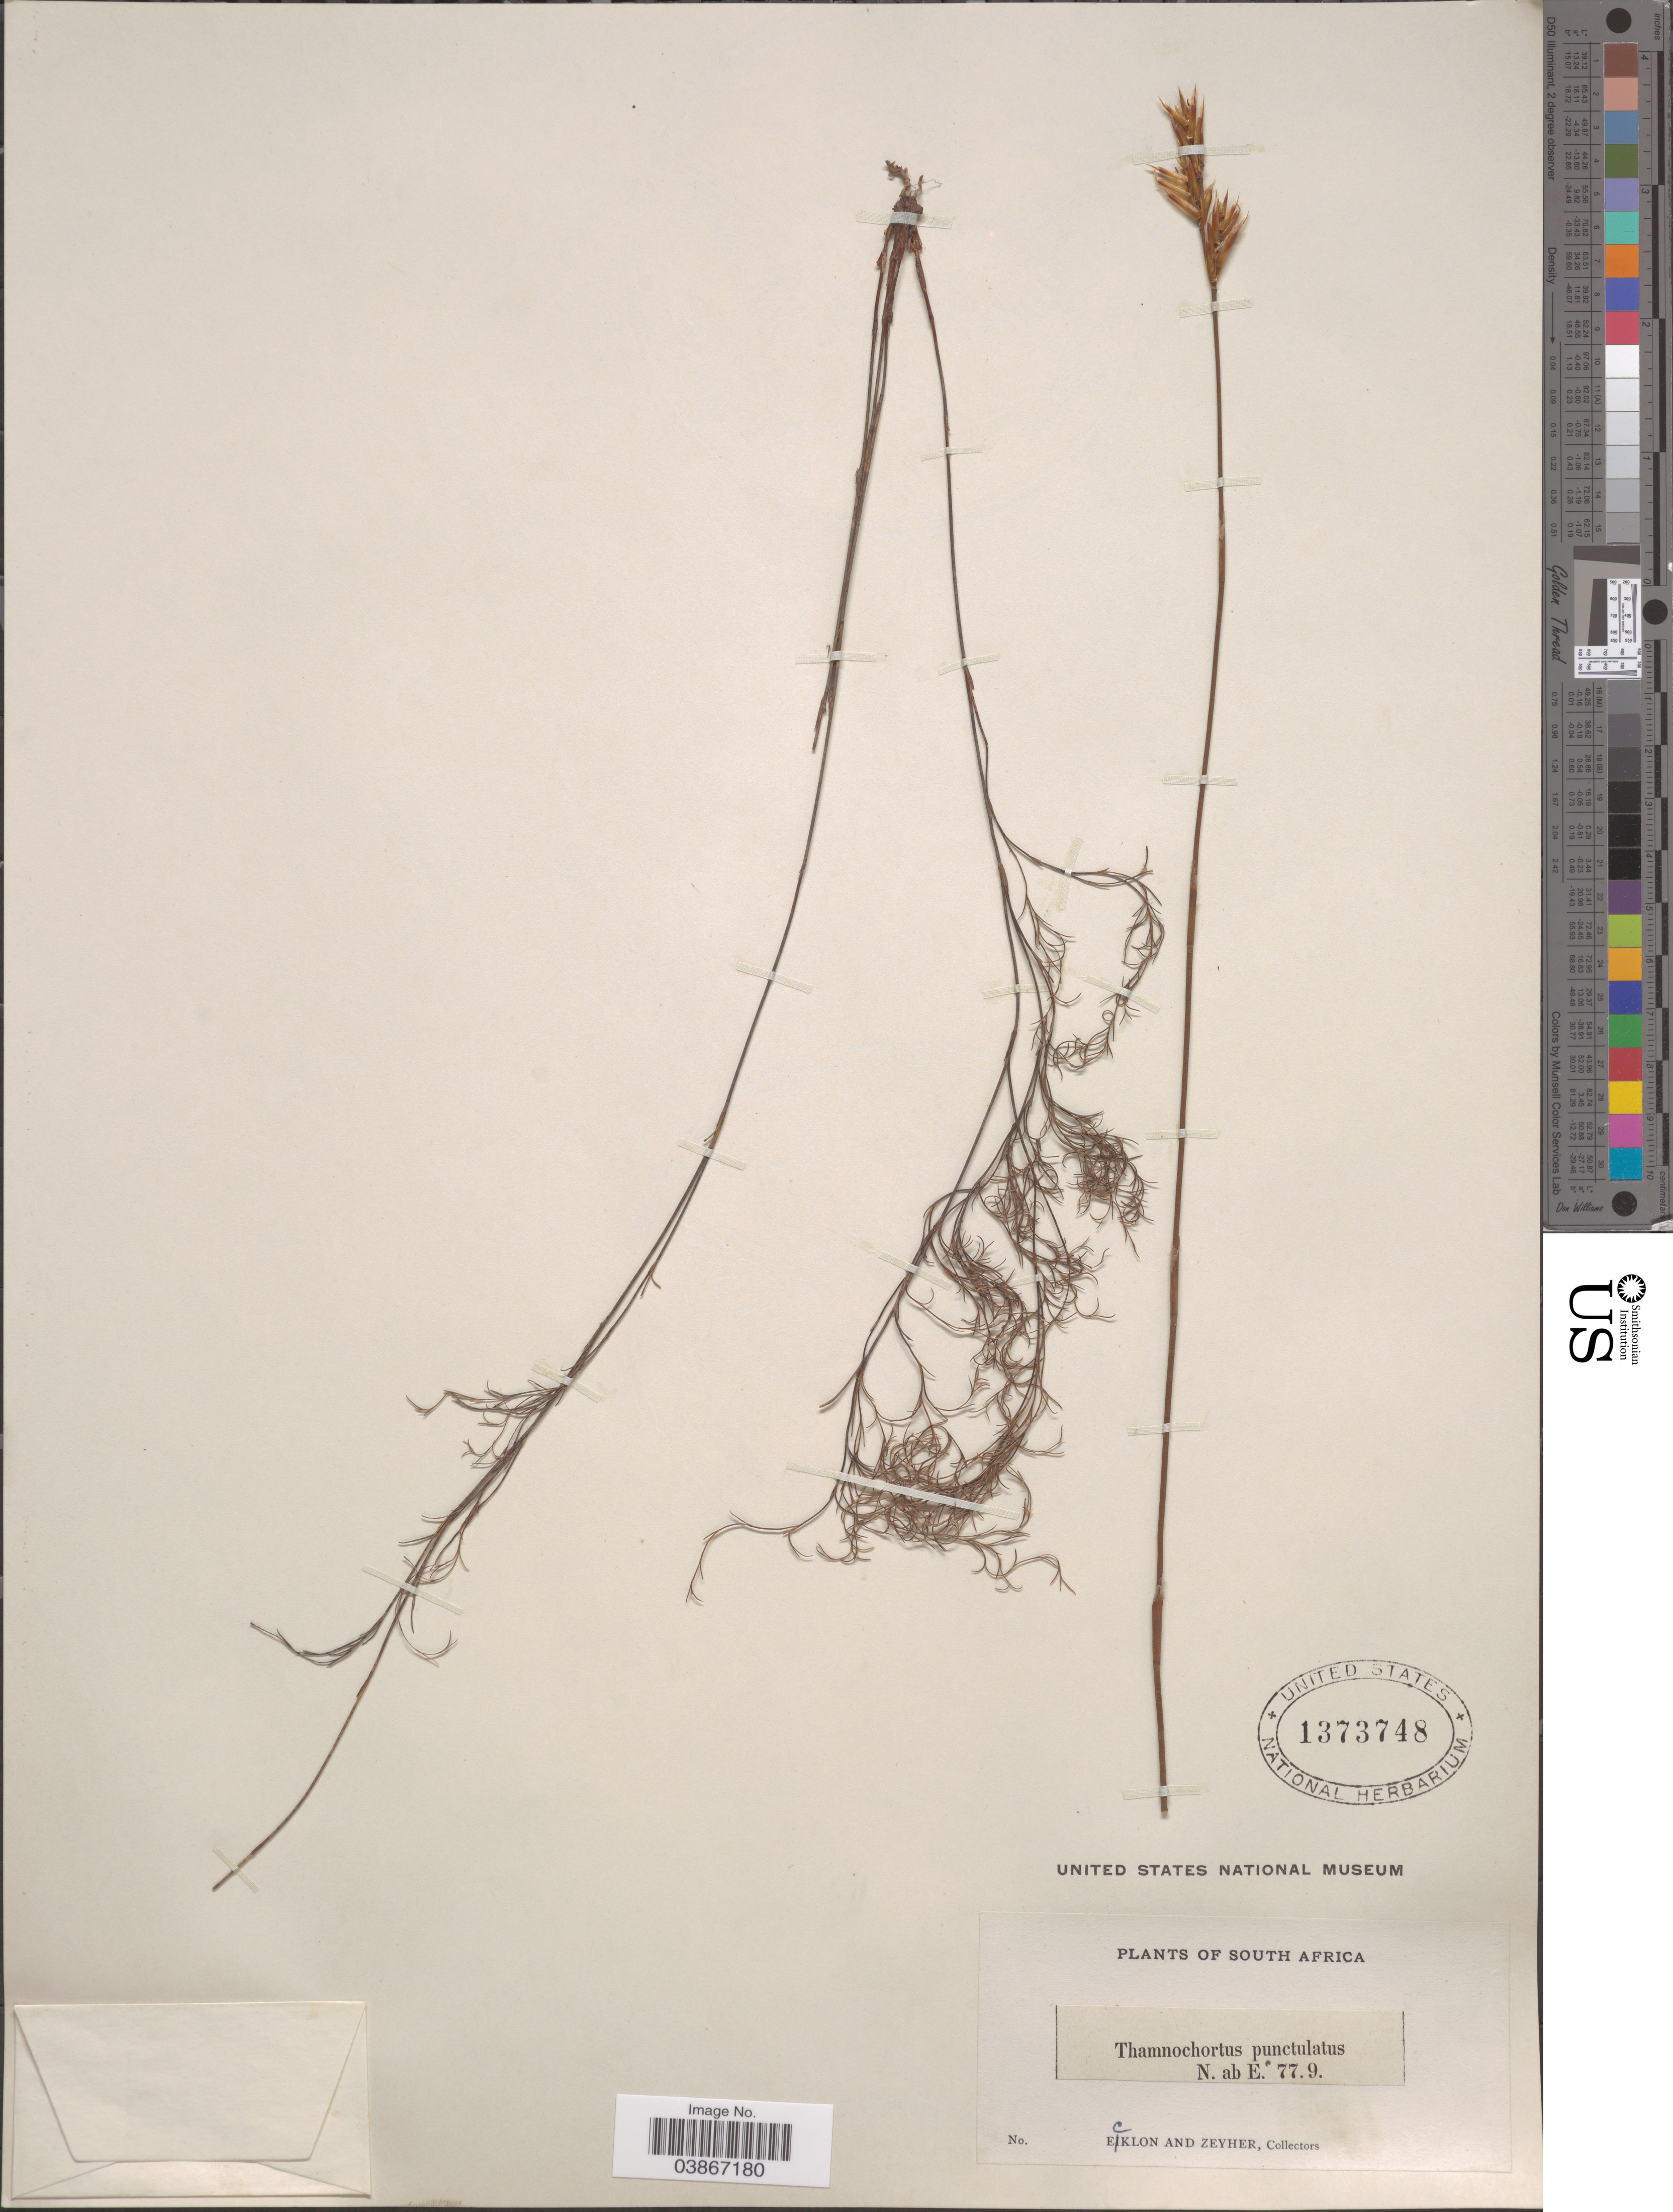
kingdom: Plantae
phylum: Tracheophyta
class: Liliopsida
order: Poales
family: Restionaceae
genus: Thamnochortus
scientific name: Thamnochortus punctulatus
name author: Nees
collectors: -. Ecklon & -. Zeyher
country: South Africa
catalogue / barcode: US 1373748